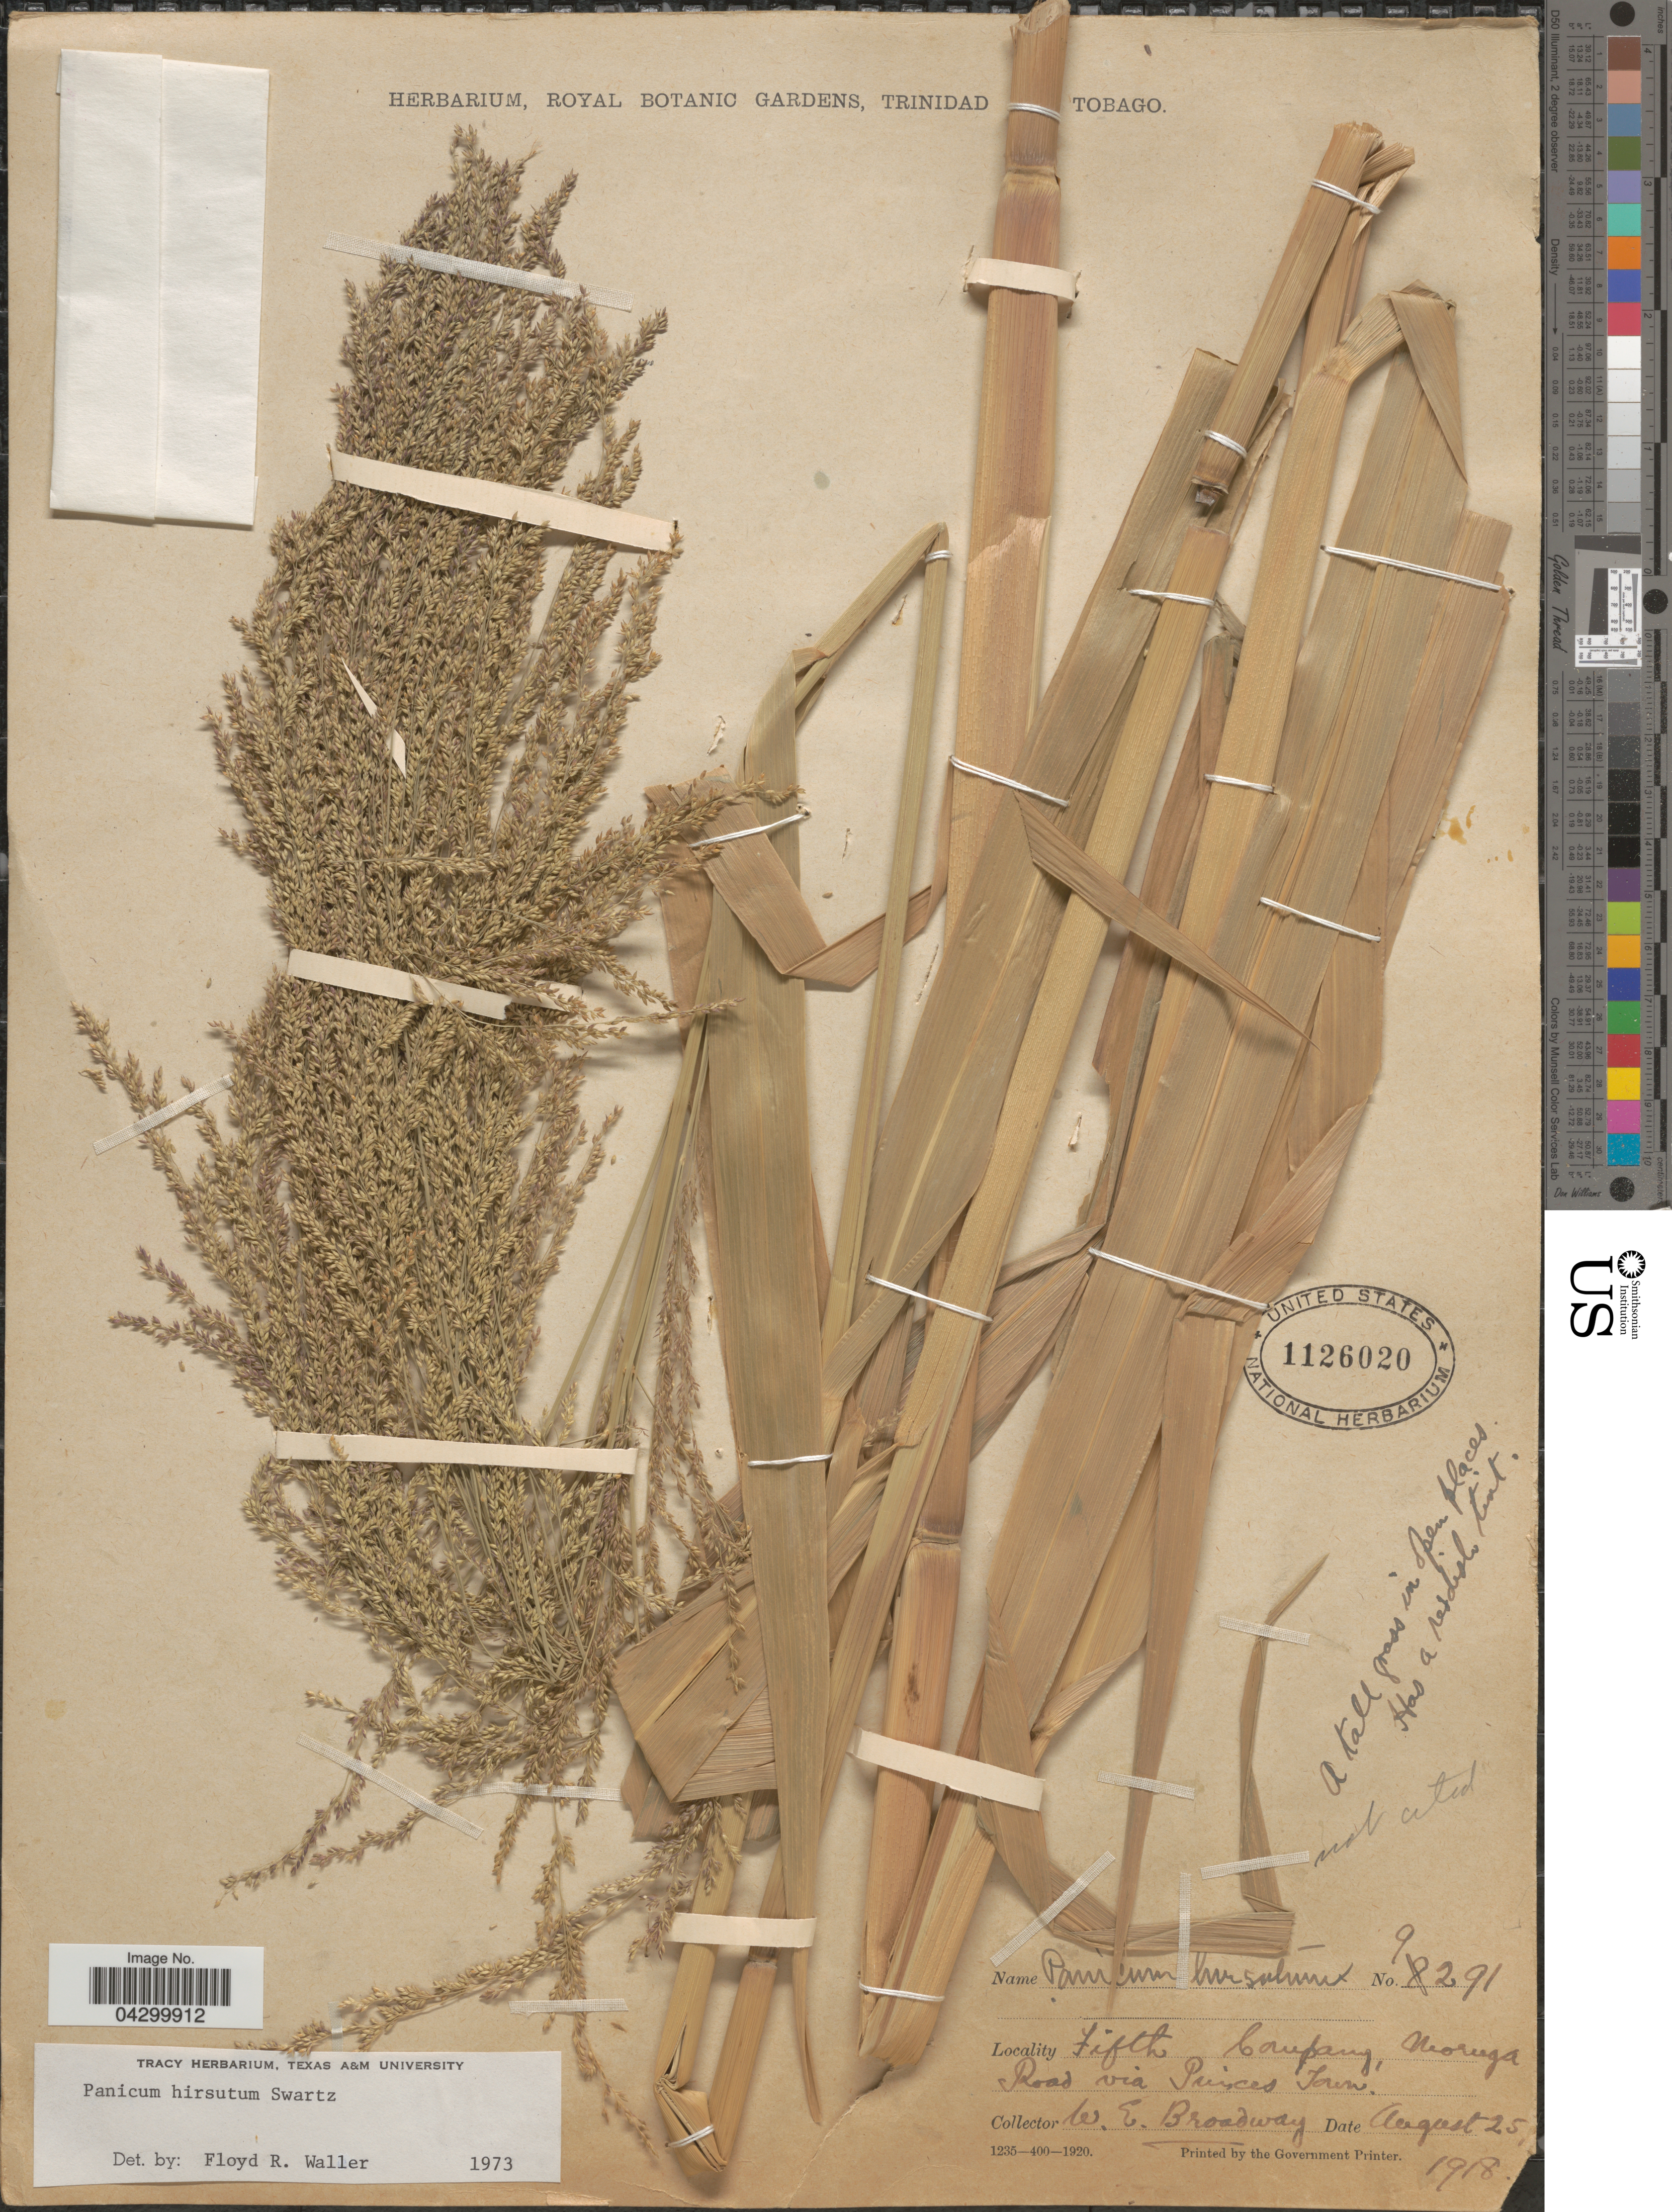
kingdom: Plantae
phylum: Tracheophyta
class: Liliopsida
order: Poales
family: Poaceae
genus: Panicum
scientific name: Panicum hirsutum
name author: Sw.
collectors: W. E. Broadway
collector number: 9291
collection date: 1918-08-25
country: Trinidad and Tobago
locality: Fifth Company, Moruga Road via Princes Town.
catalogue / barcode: US 1126020